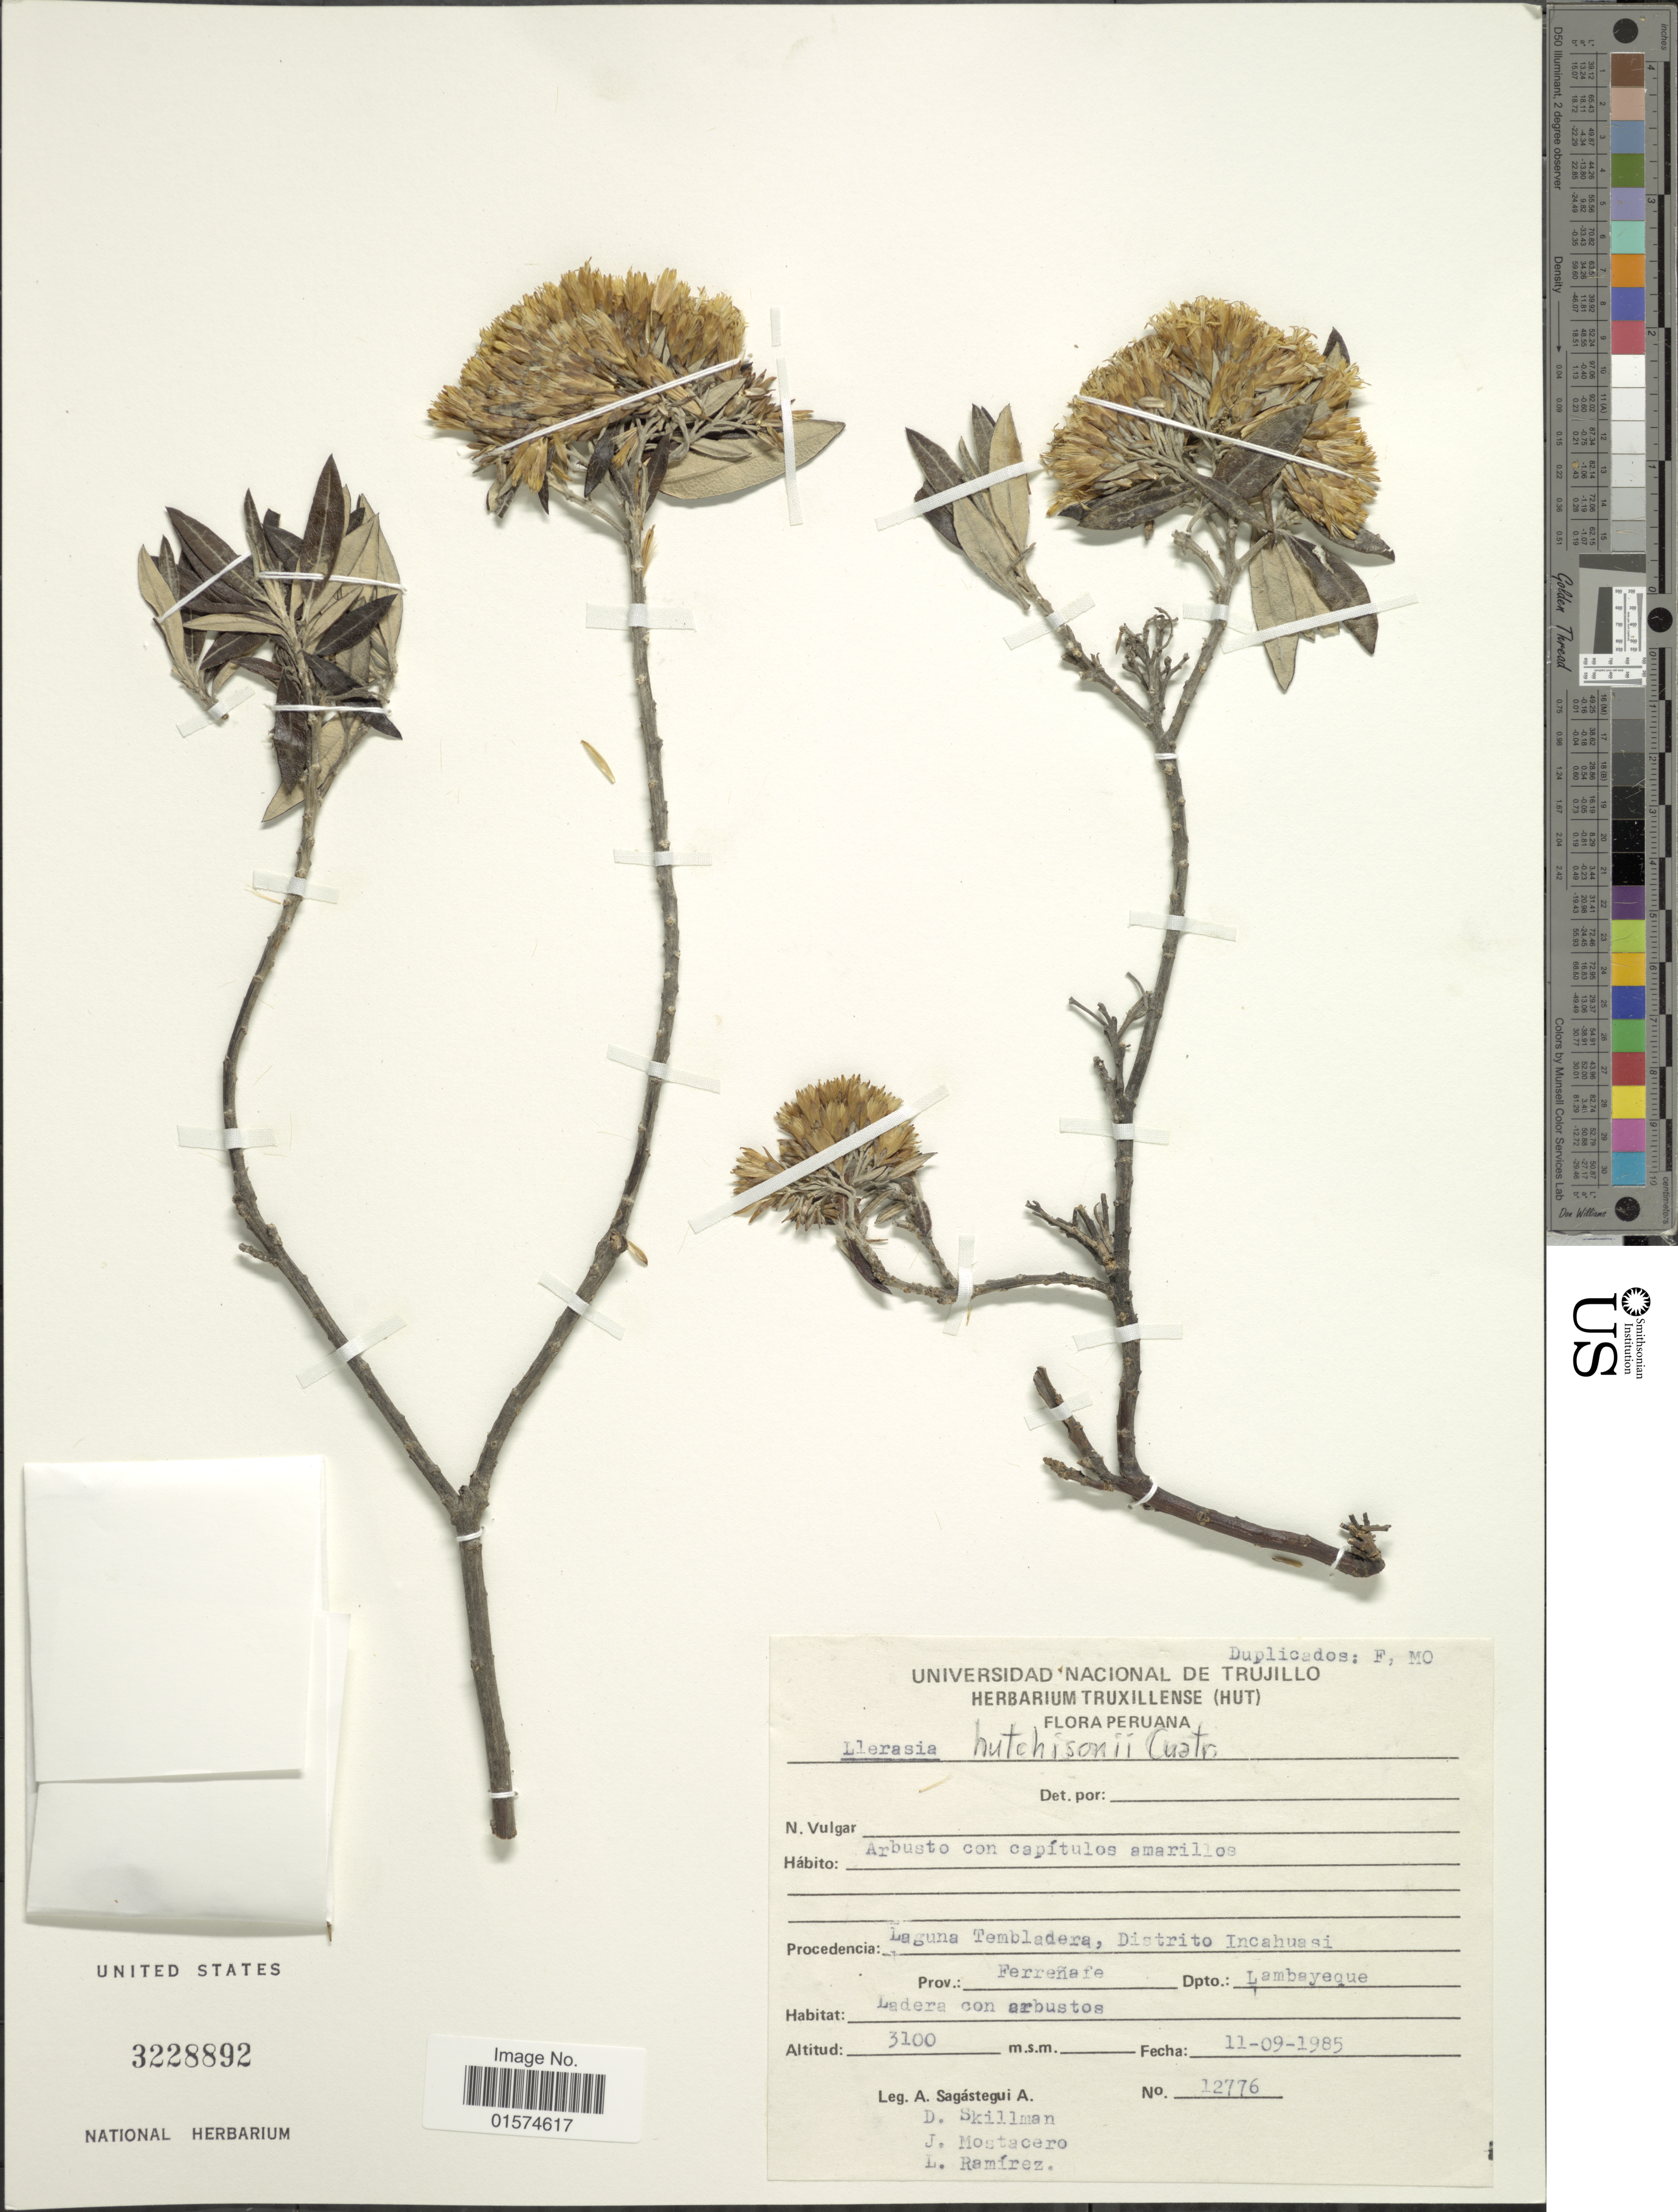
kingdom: Plantae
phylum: Tracheophyta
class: Magnoliopsida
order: Asterales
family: Asteraceae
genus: Llerasia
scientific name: Llerasia hutchisonii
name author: Cuatrec.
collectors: A. Sagástegui A., D. Skillman, J. Mostacero & L. Ramirez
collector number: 12776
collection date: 1985-09-11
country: Peru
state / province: Lambayeque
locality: Procedencia: Laguna Tembladera, Distrito Incahuasi, Prov.: Ferreñafe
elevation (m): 3100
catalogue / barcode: US 3228892